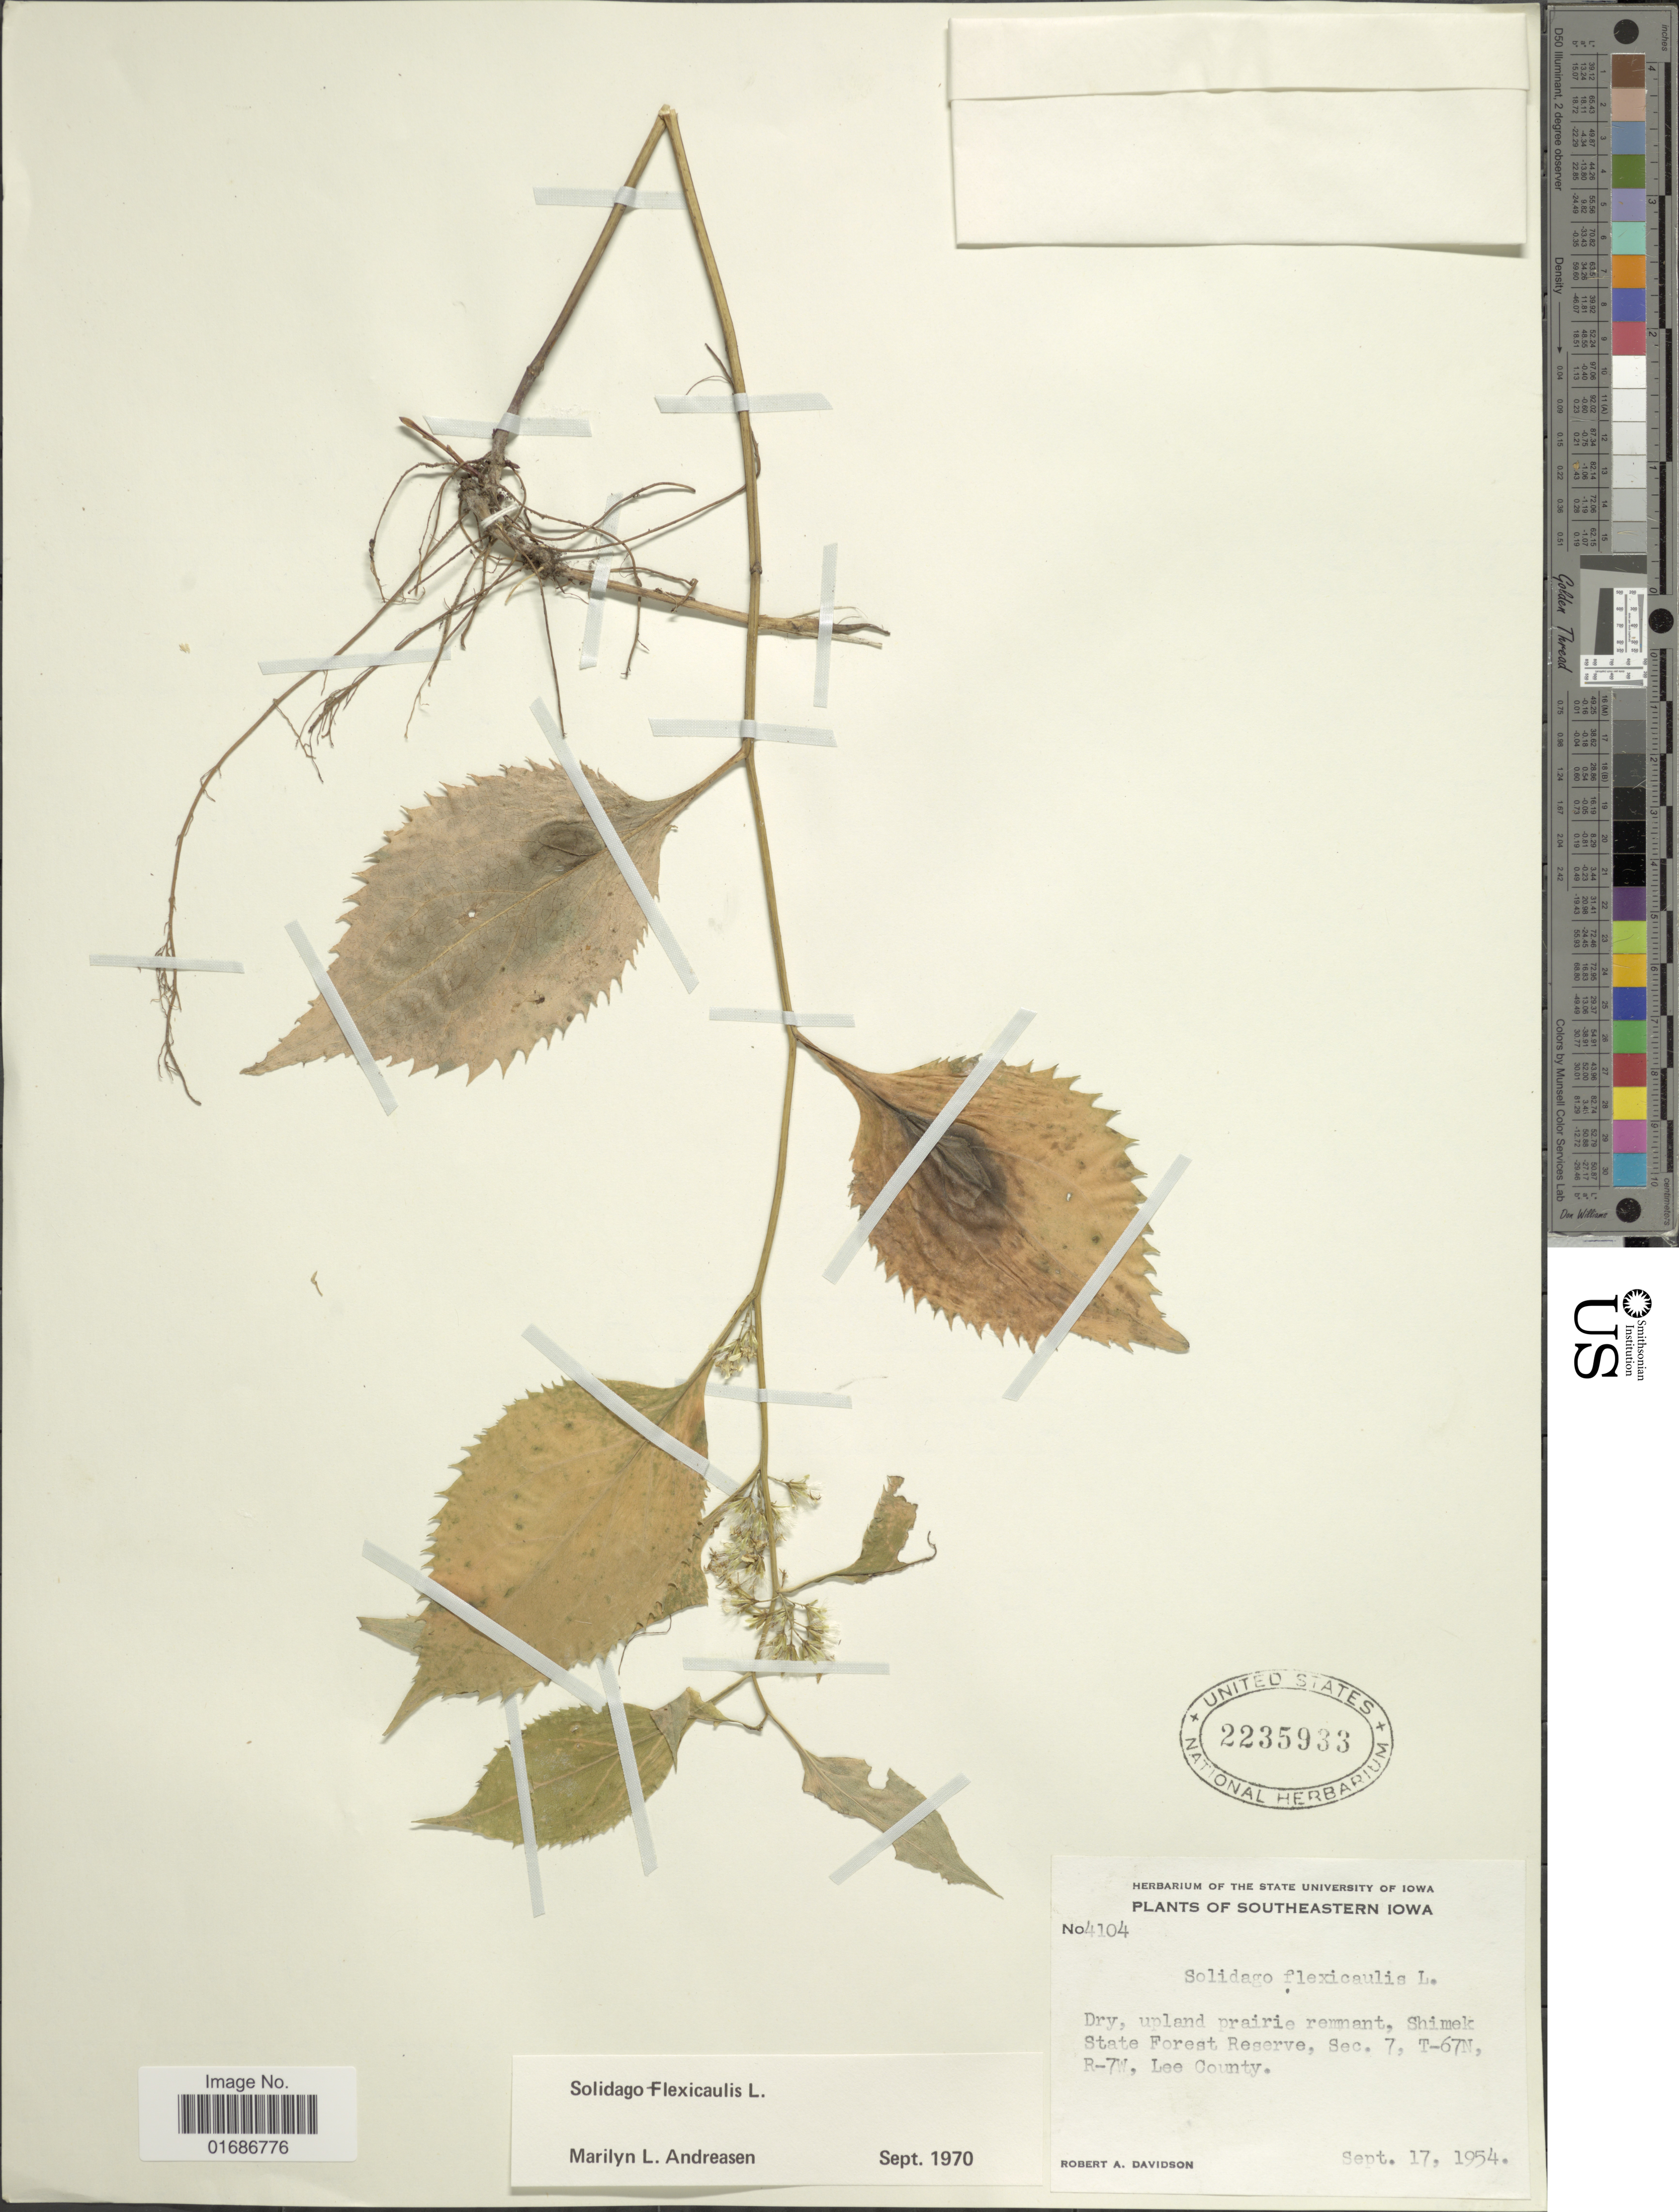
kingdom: Plantae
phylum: Tracheophyta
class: Magnoliopsida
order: Asterales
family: Asteraceae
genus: Solidago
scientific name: Solidago flexicaulis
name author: L.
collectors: R. A. Davidson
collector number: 4104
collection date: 1954-09-17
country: United States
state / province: Iowa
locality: Southeastern Iowa, Dry, upland prairie remnant, Shimek State Forest Reserve, Secj 7, T-67N, R-7W, Lee County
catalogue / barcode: US 2235933